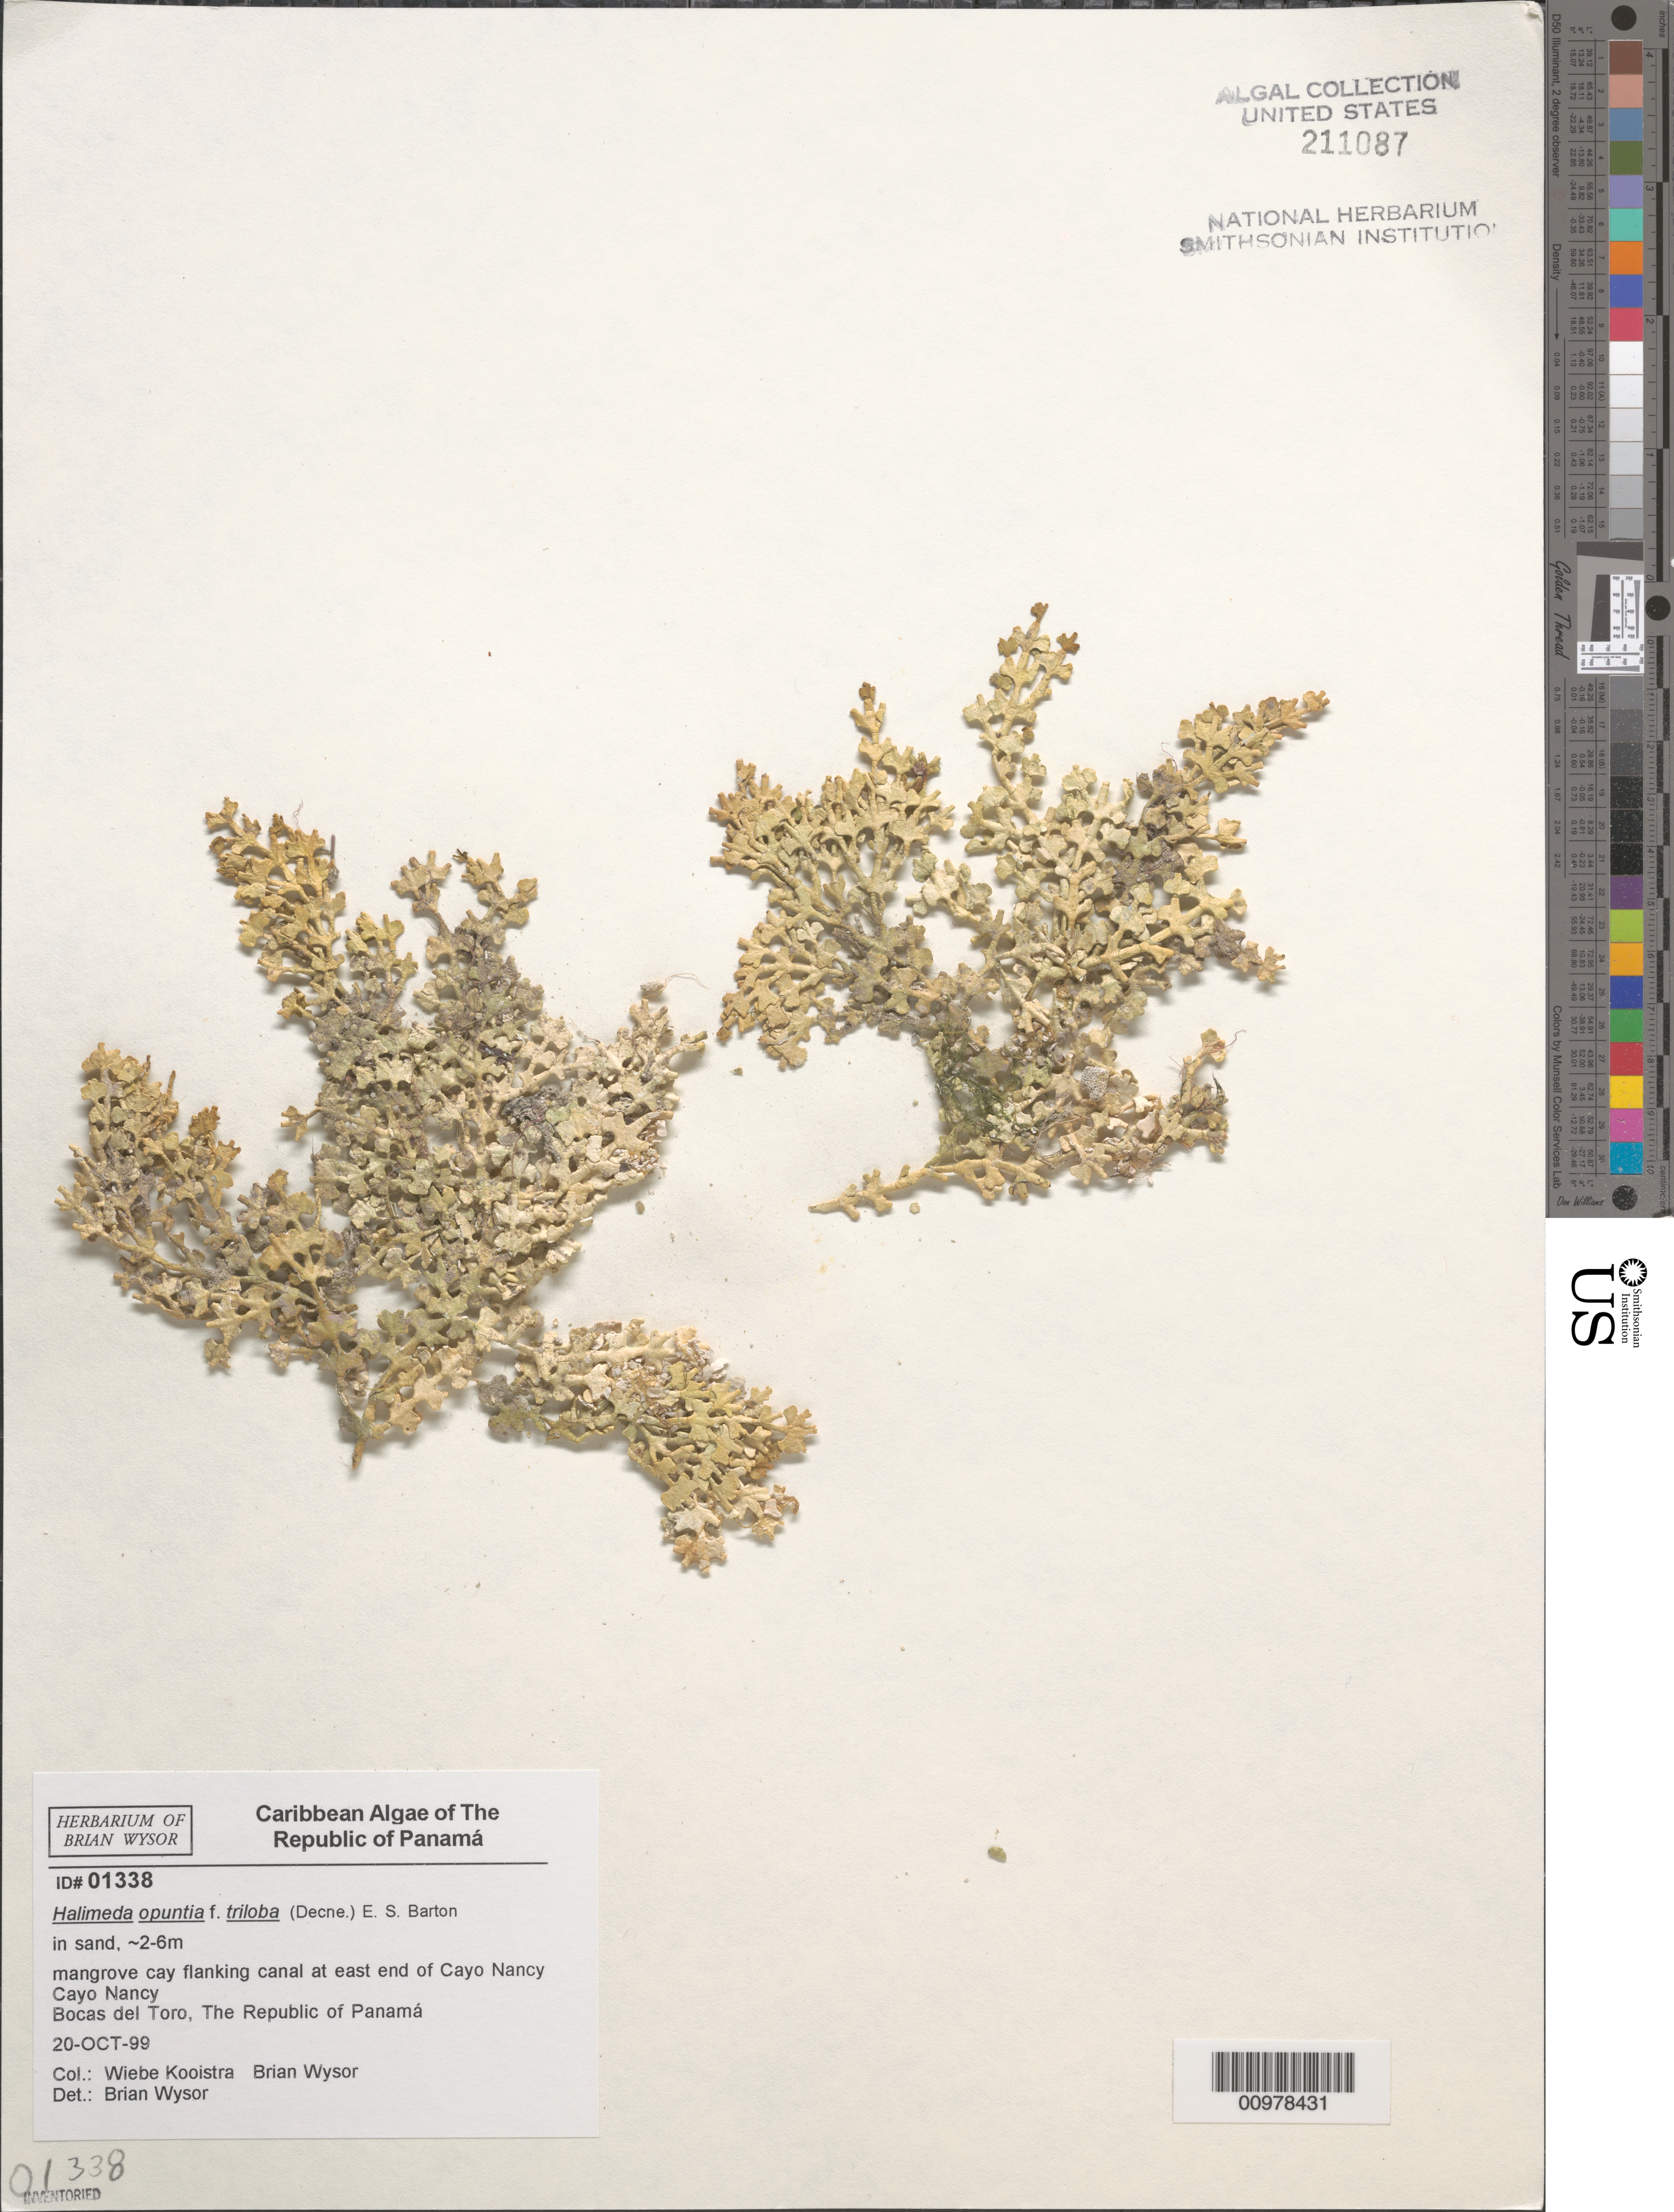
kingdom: Plantae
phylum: Chlorophyta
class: Ulvophyceae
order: Bryopsidales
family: Halimedaceae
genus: Halimeda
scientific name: Halimeda opuntia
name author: (L.) J.V.Lamouroux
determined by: Wysor, B.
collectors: B. Wysor & W. Kooistra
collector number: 01338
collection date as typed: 20 Oct 1999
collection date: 1999-10-20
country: Panama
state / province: Bocas del Toro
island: Cayo Nancy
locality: Mangrove cay flanking canal at east end of Cayo Nancy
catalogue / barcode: US 211087